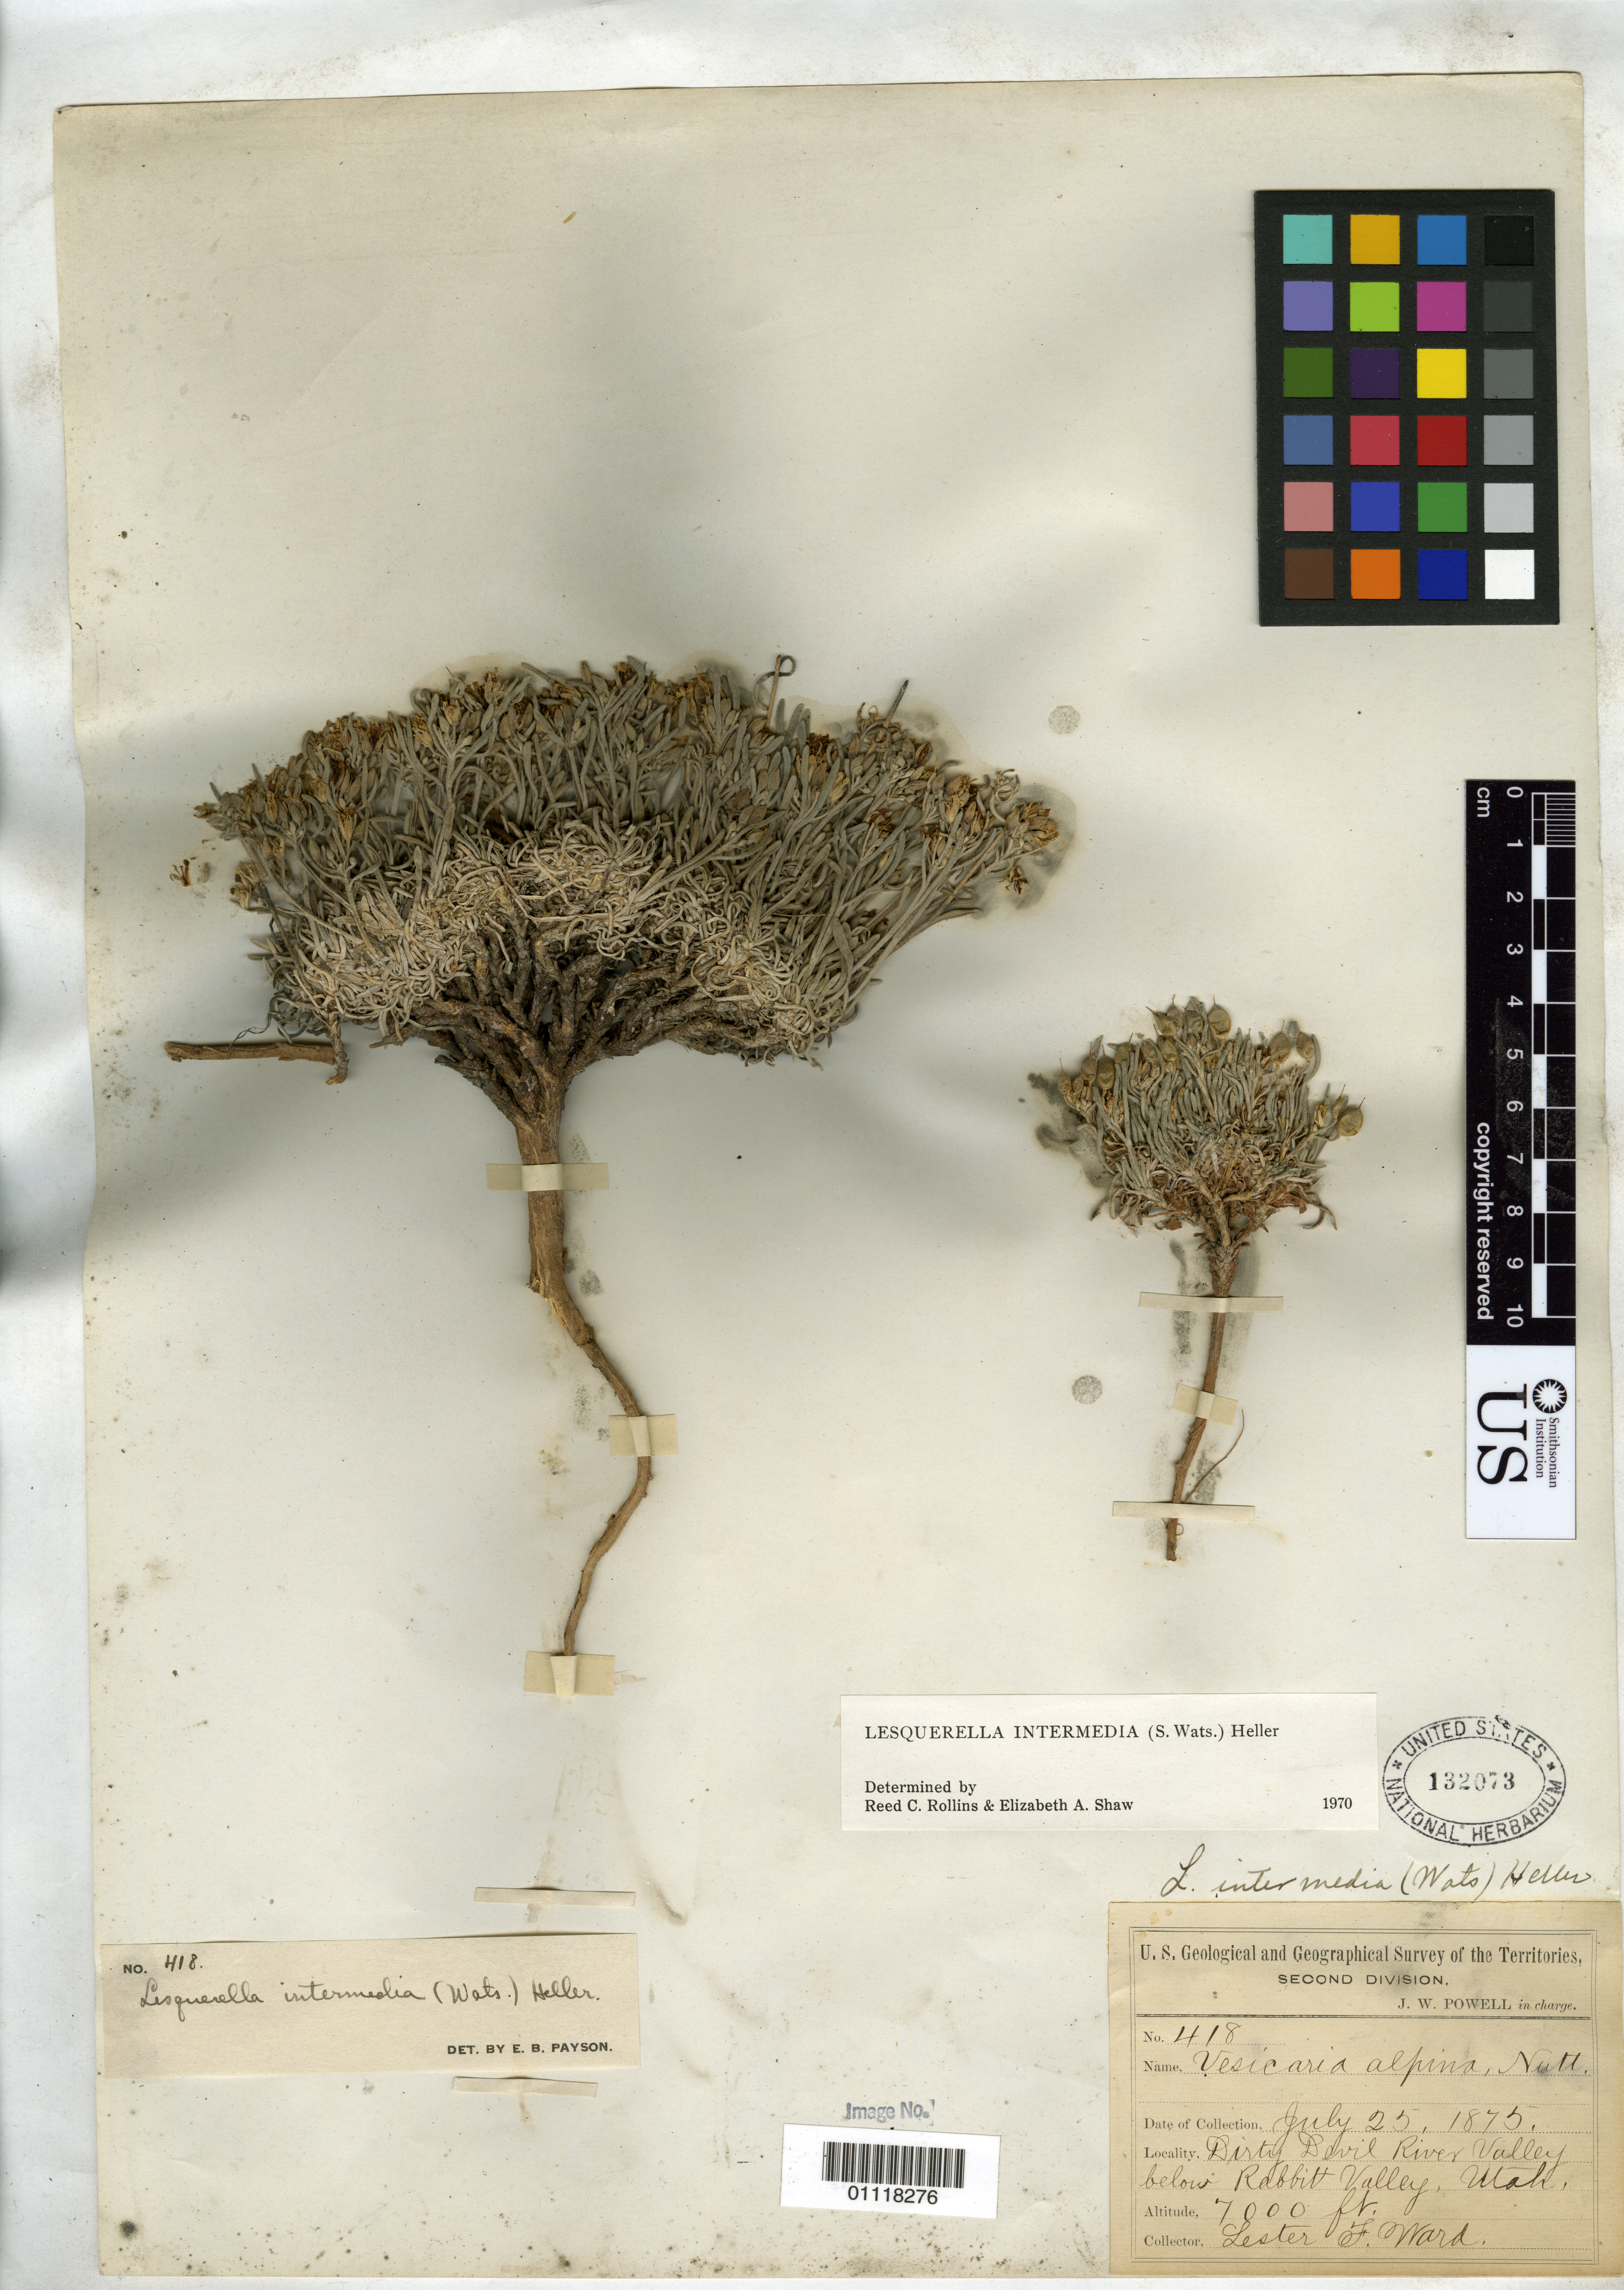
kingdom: Plantae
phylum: Tracheophyta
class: Magnoliopsida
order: Brassicales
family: Brassicaceae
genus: Lesquerella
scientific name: Lesquerella intermedia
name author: (S. Watson) A. Heller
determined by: Rollins, R. C.; Shaw, E. A.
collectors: L. F. Ward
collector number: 418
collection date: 1875-07-25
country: United States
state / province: Utah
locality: Dirty Devil River Valley below Rabbit Valley.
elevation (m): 2134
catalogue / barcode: US 132073